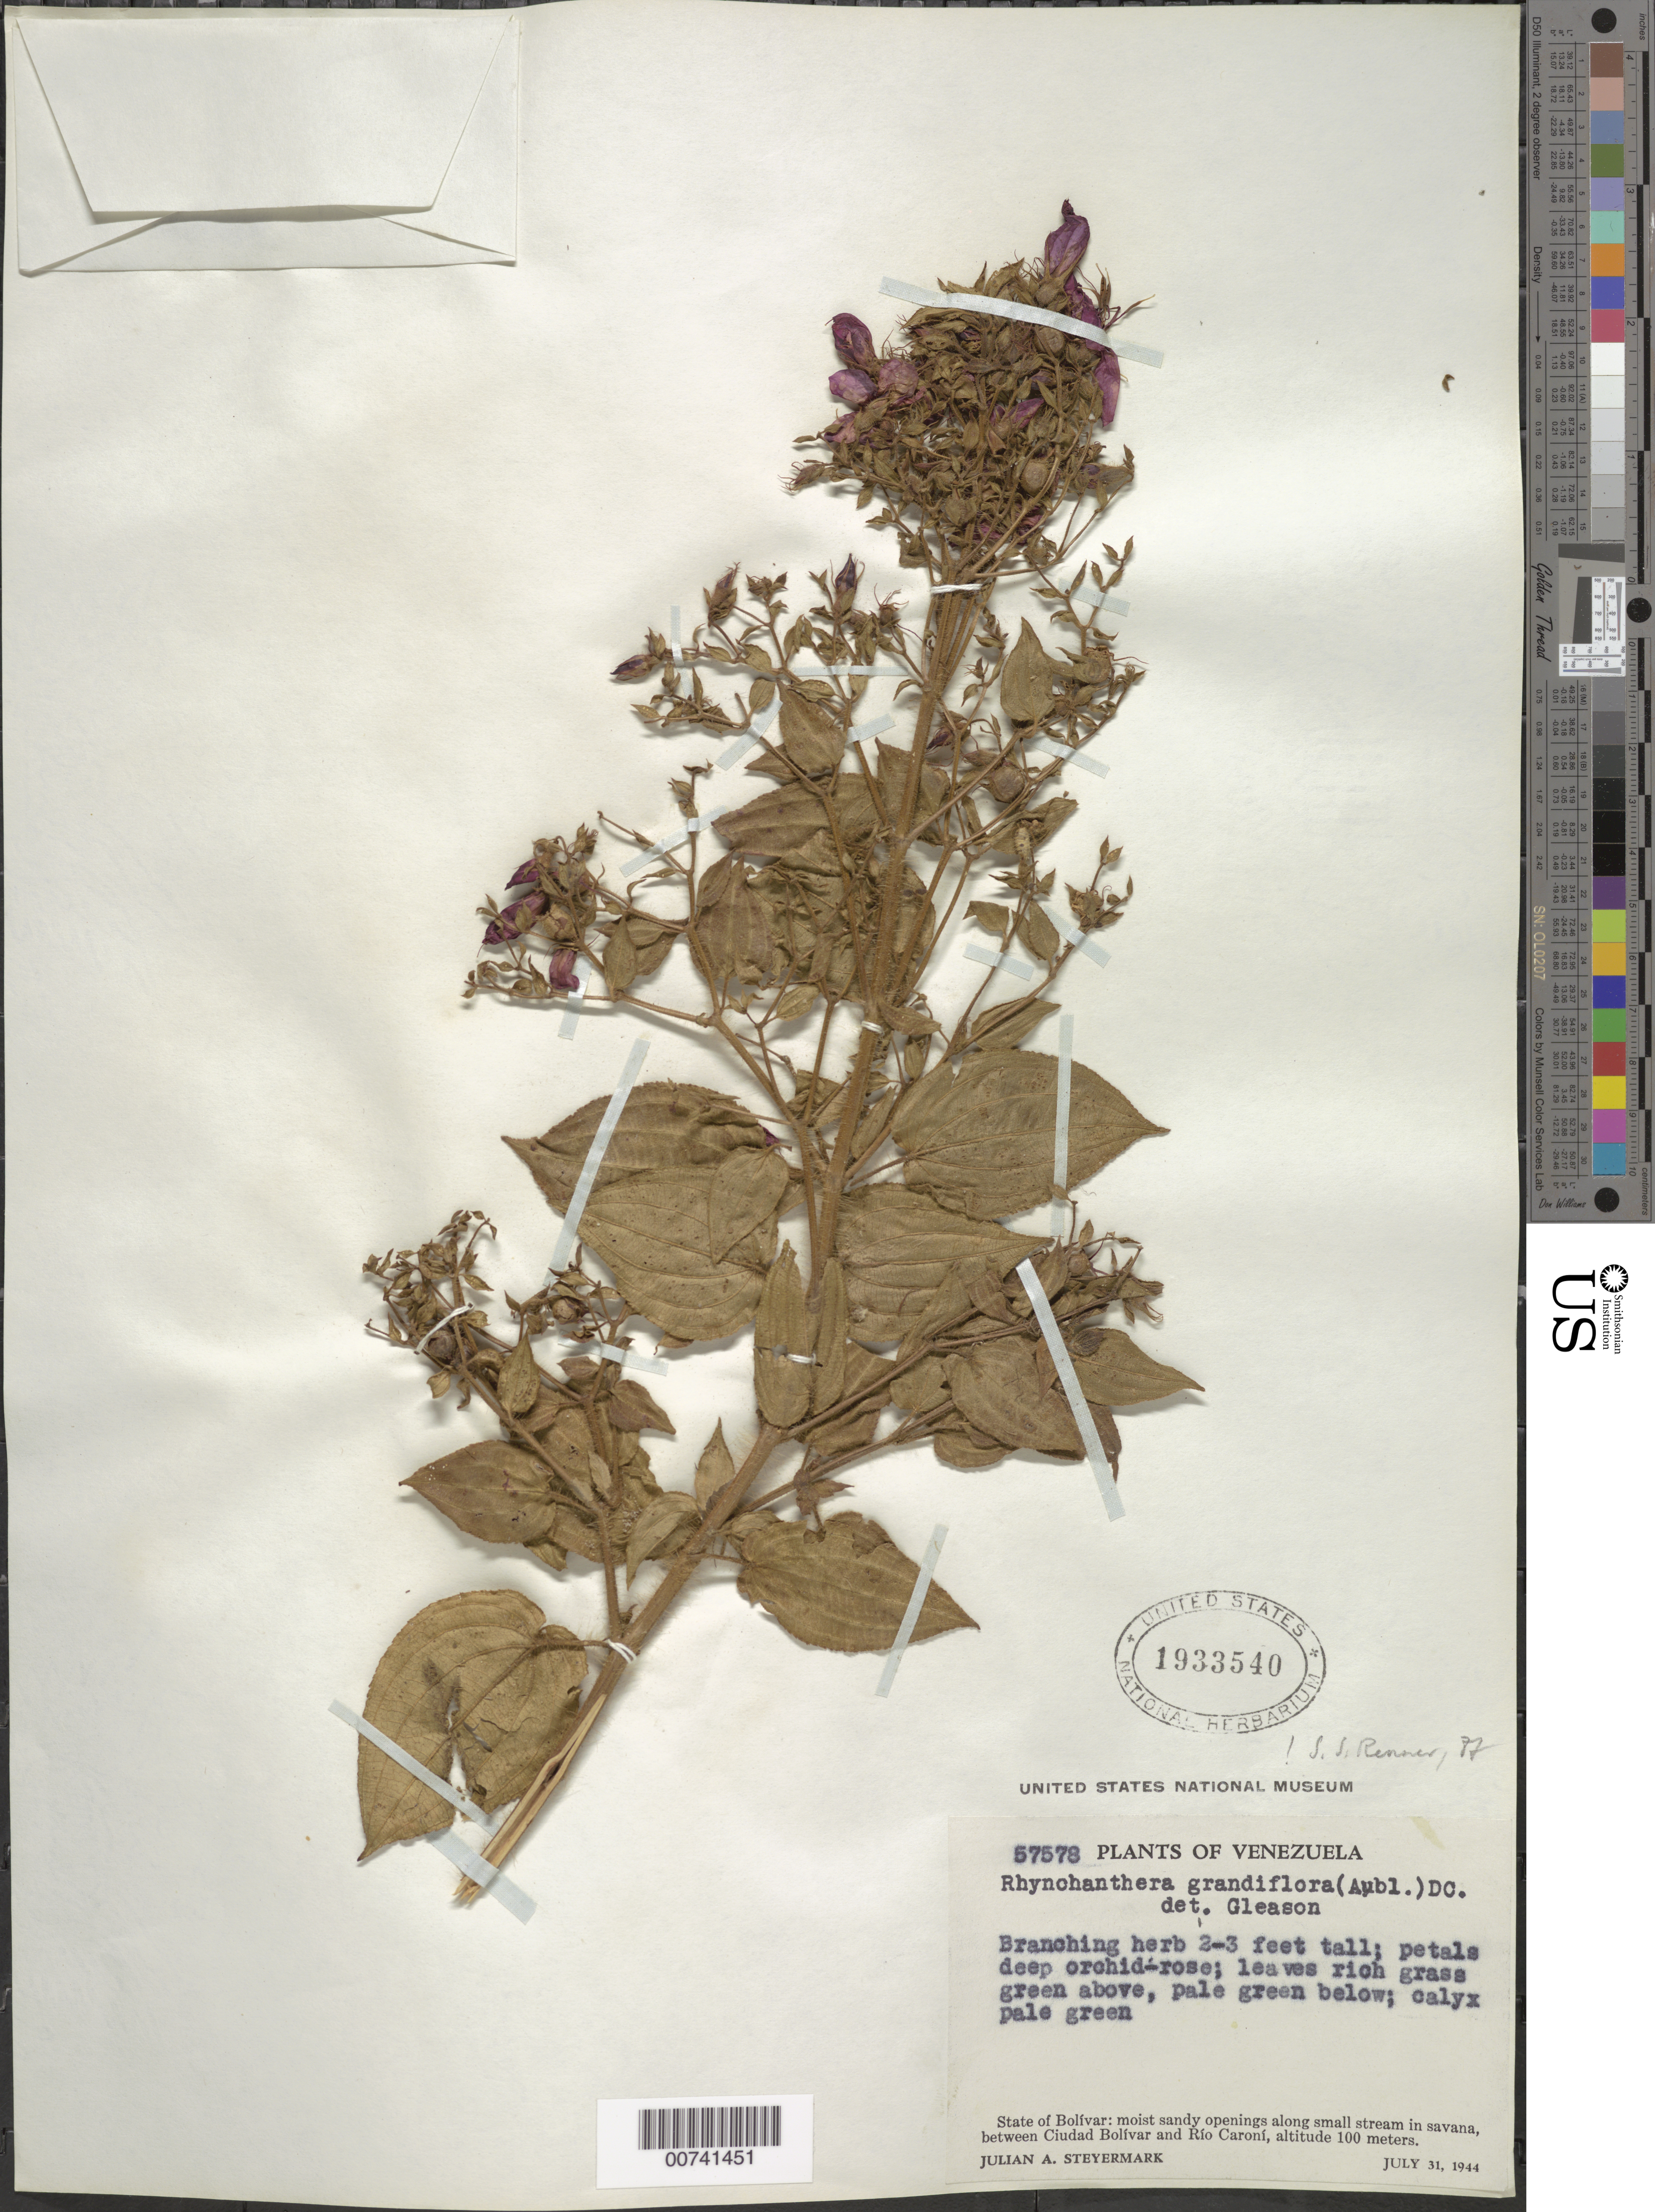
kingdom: Plantae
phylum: Tracheophyta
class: Magnoliopsida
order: Myrtales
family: Melastomataceae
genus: Rhynchanthera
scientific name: Rhynchanthera grandiflora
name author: (Aubl.) DC.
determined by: Renner, S. S.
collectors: J. Steyermark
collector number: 57578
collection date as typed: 31-Jul-44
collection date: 1944-07-31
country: Venezuela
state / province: Bolívar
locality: Ciudad Bolívar to Río Caroní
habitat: Moist sandy openings along small stream in savanna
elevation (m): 100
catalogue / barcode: US 1933540